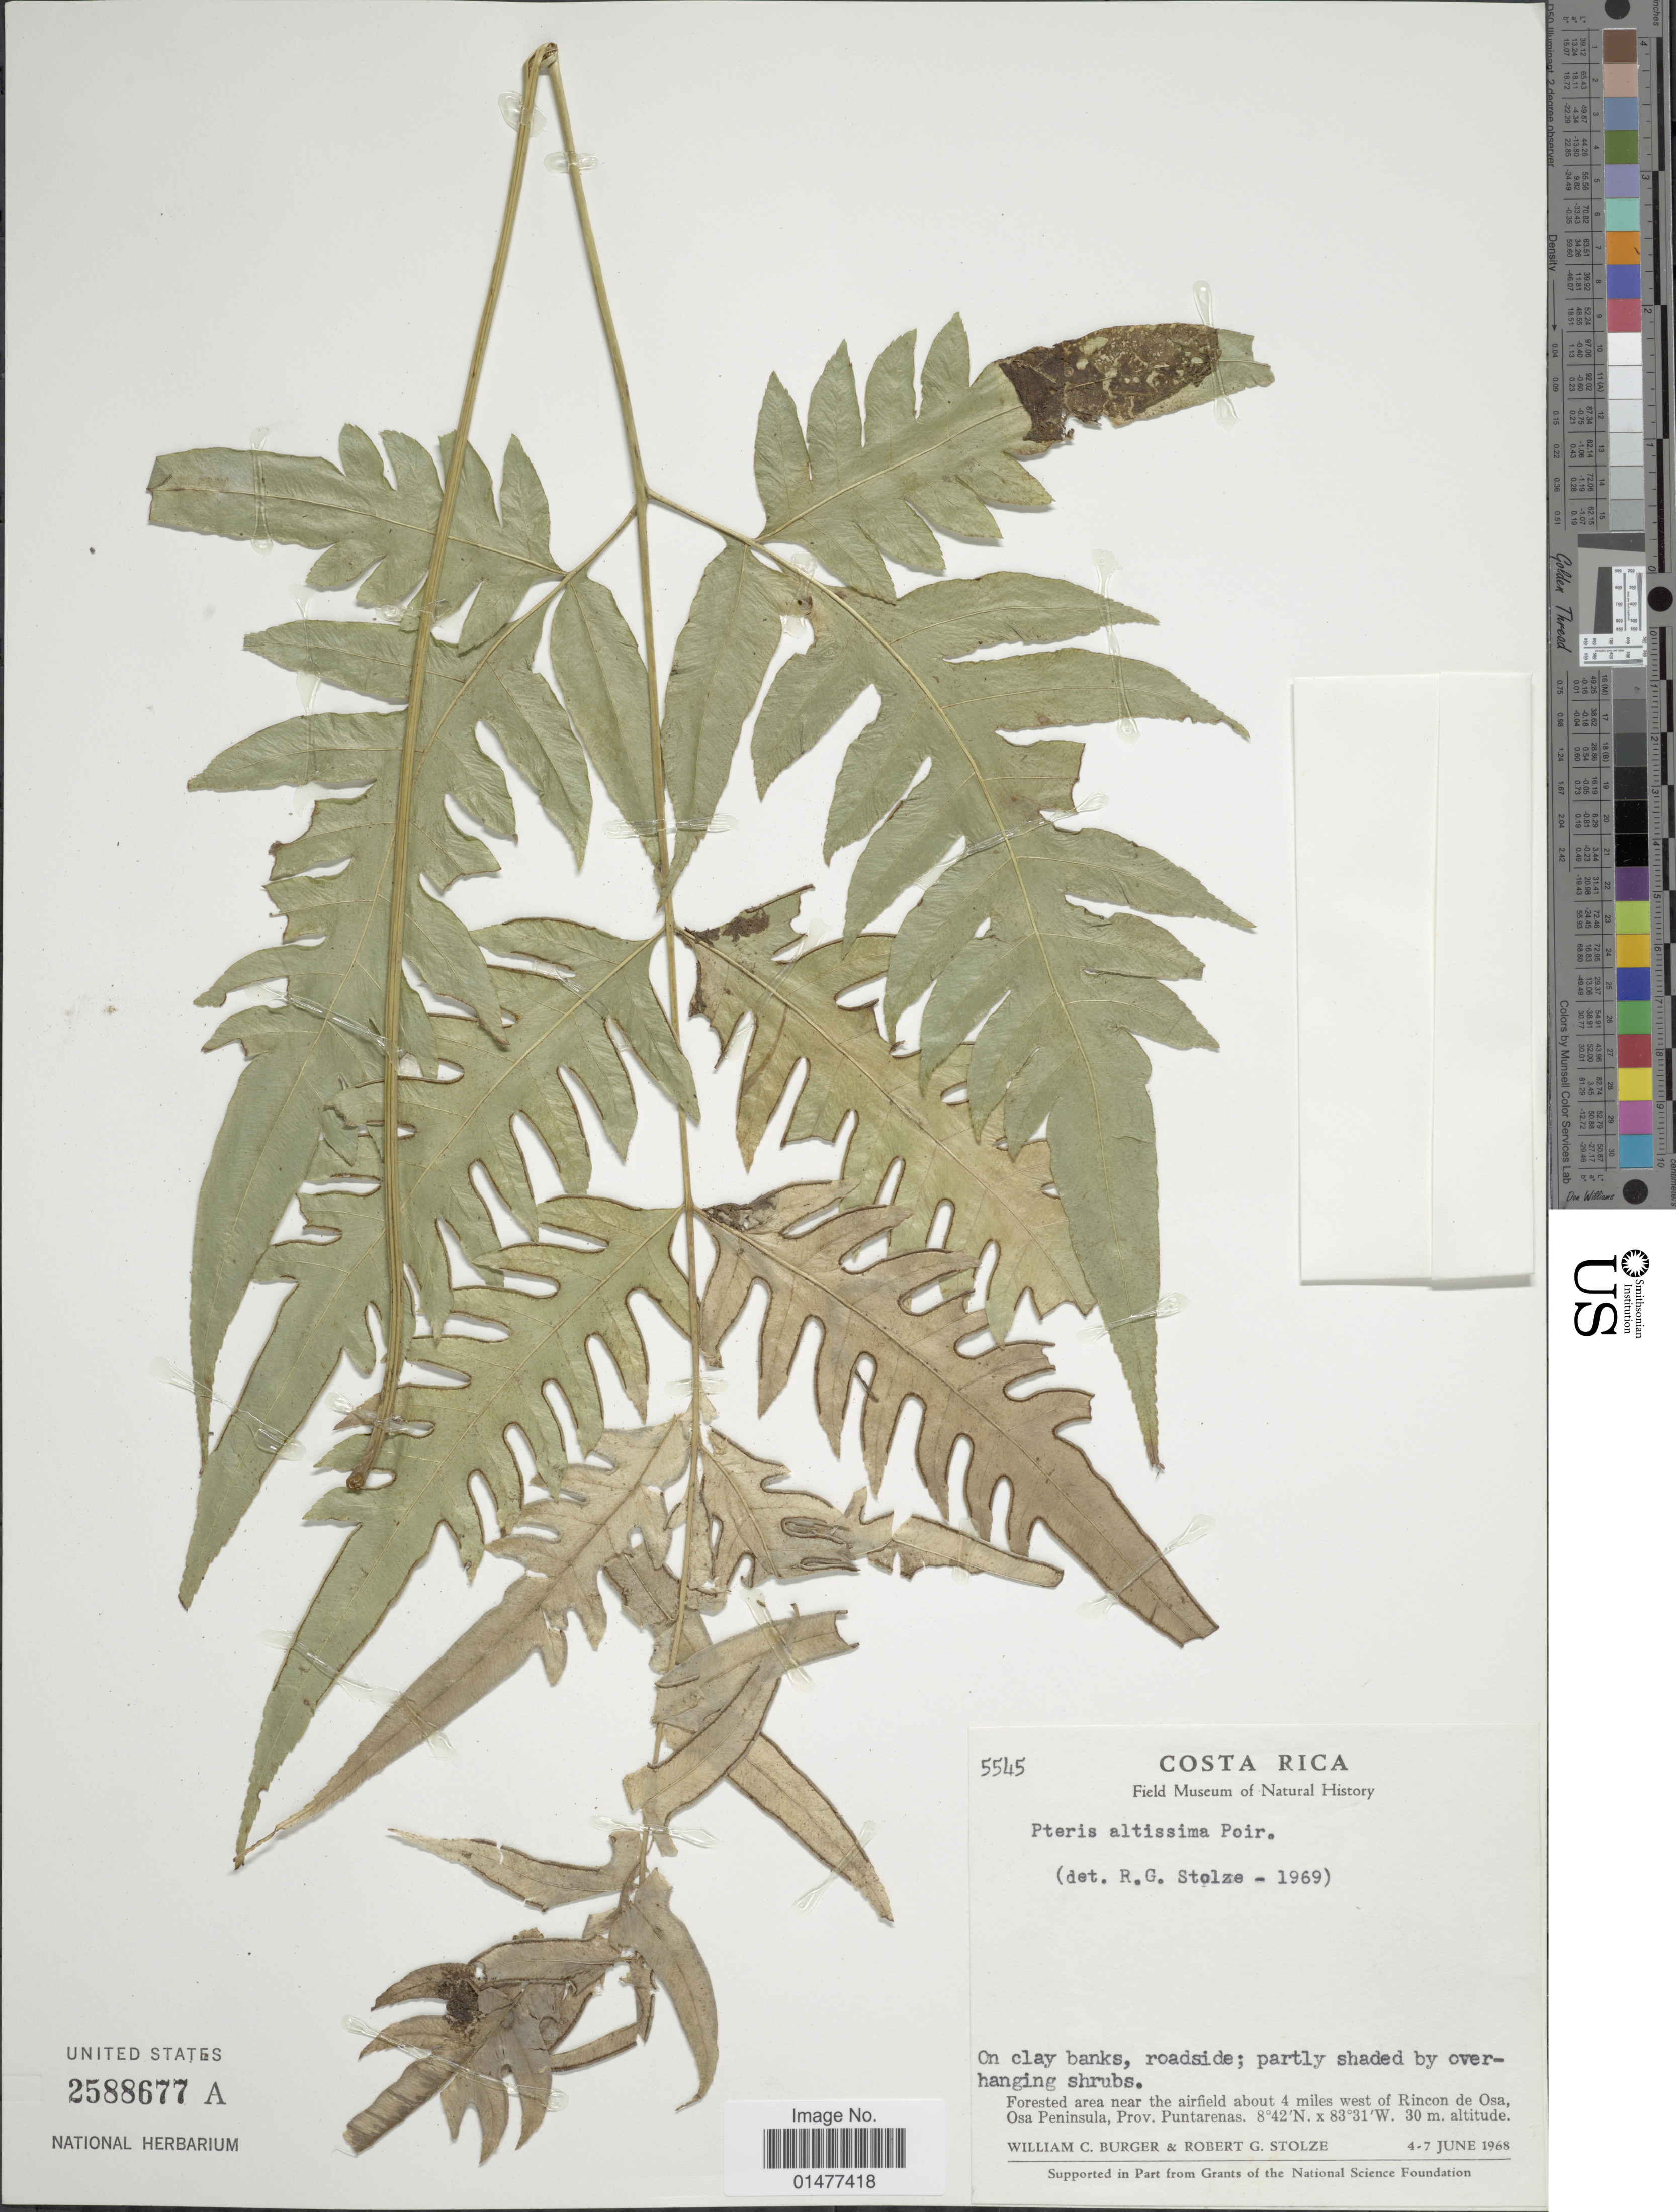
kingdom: Plantae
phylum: Tracheophyta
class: Polypodiopsida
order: Polypodiales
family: Pteridaceae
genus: Pteris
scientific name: Pteris altissima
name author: Poir.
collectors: W. Burger & R. G. Stolze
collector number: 5545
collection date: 1968-06-04/1968-06-07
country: Costa Rica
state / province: Puntarenas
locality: On clay banks, roadside; partly shaded by overhanging shrubs, Forested area near the airfield about 4 miles west of Rincon de Osa, Osa Peninsula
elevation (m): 30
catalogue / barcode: US 2588677A